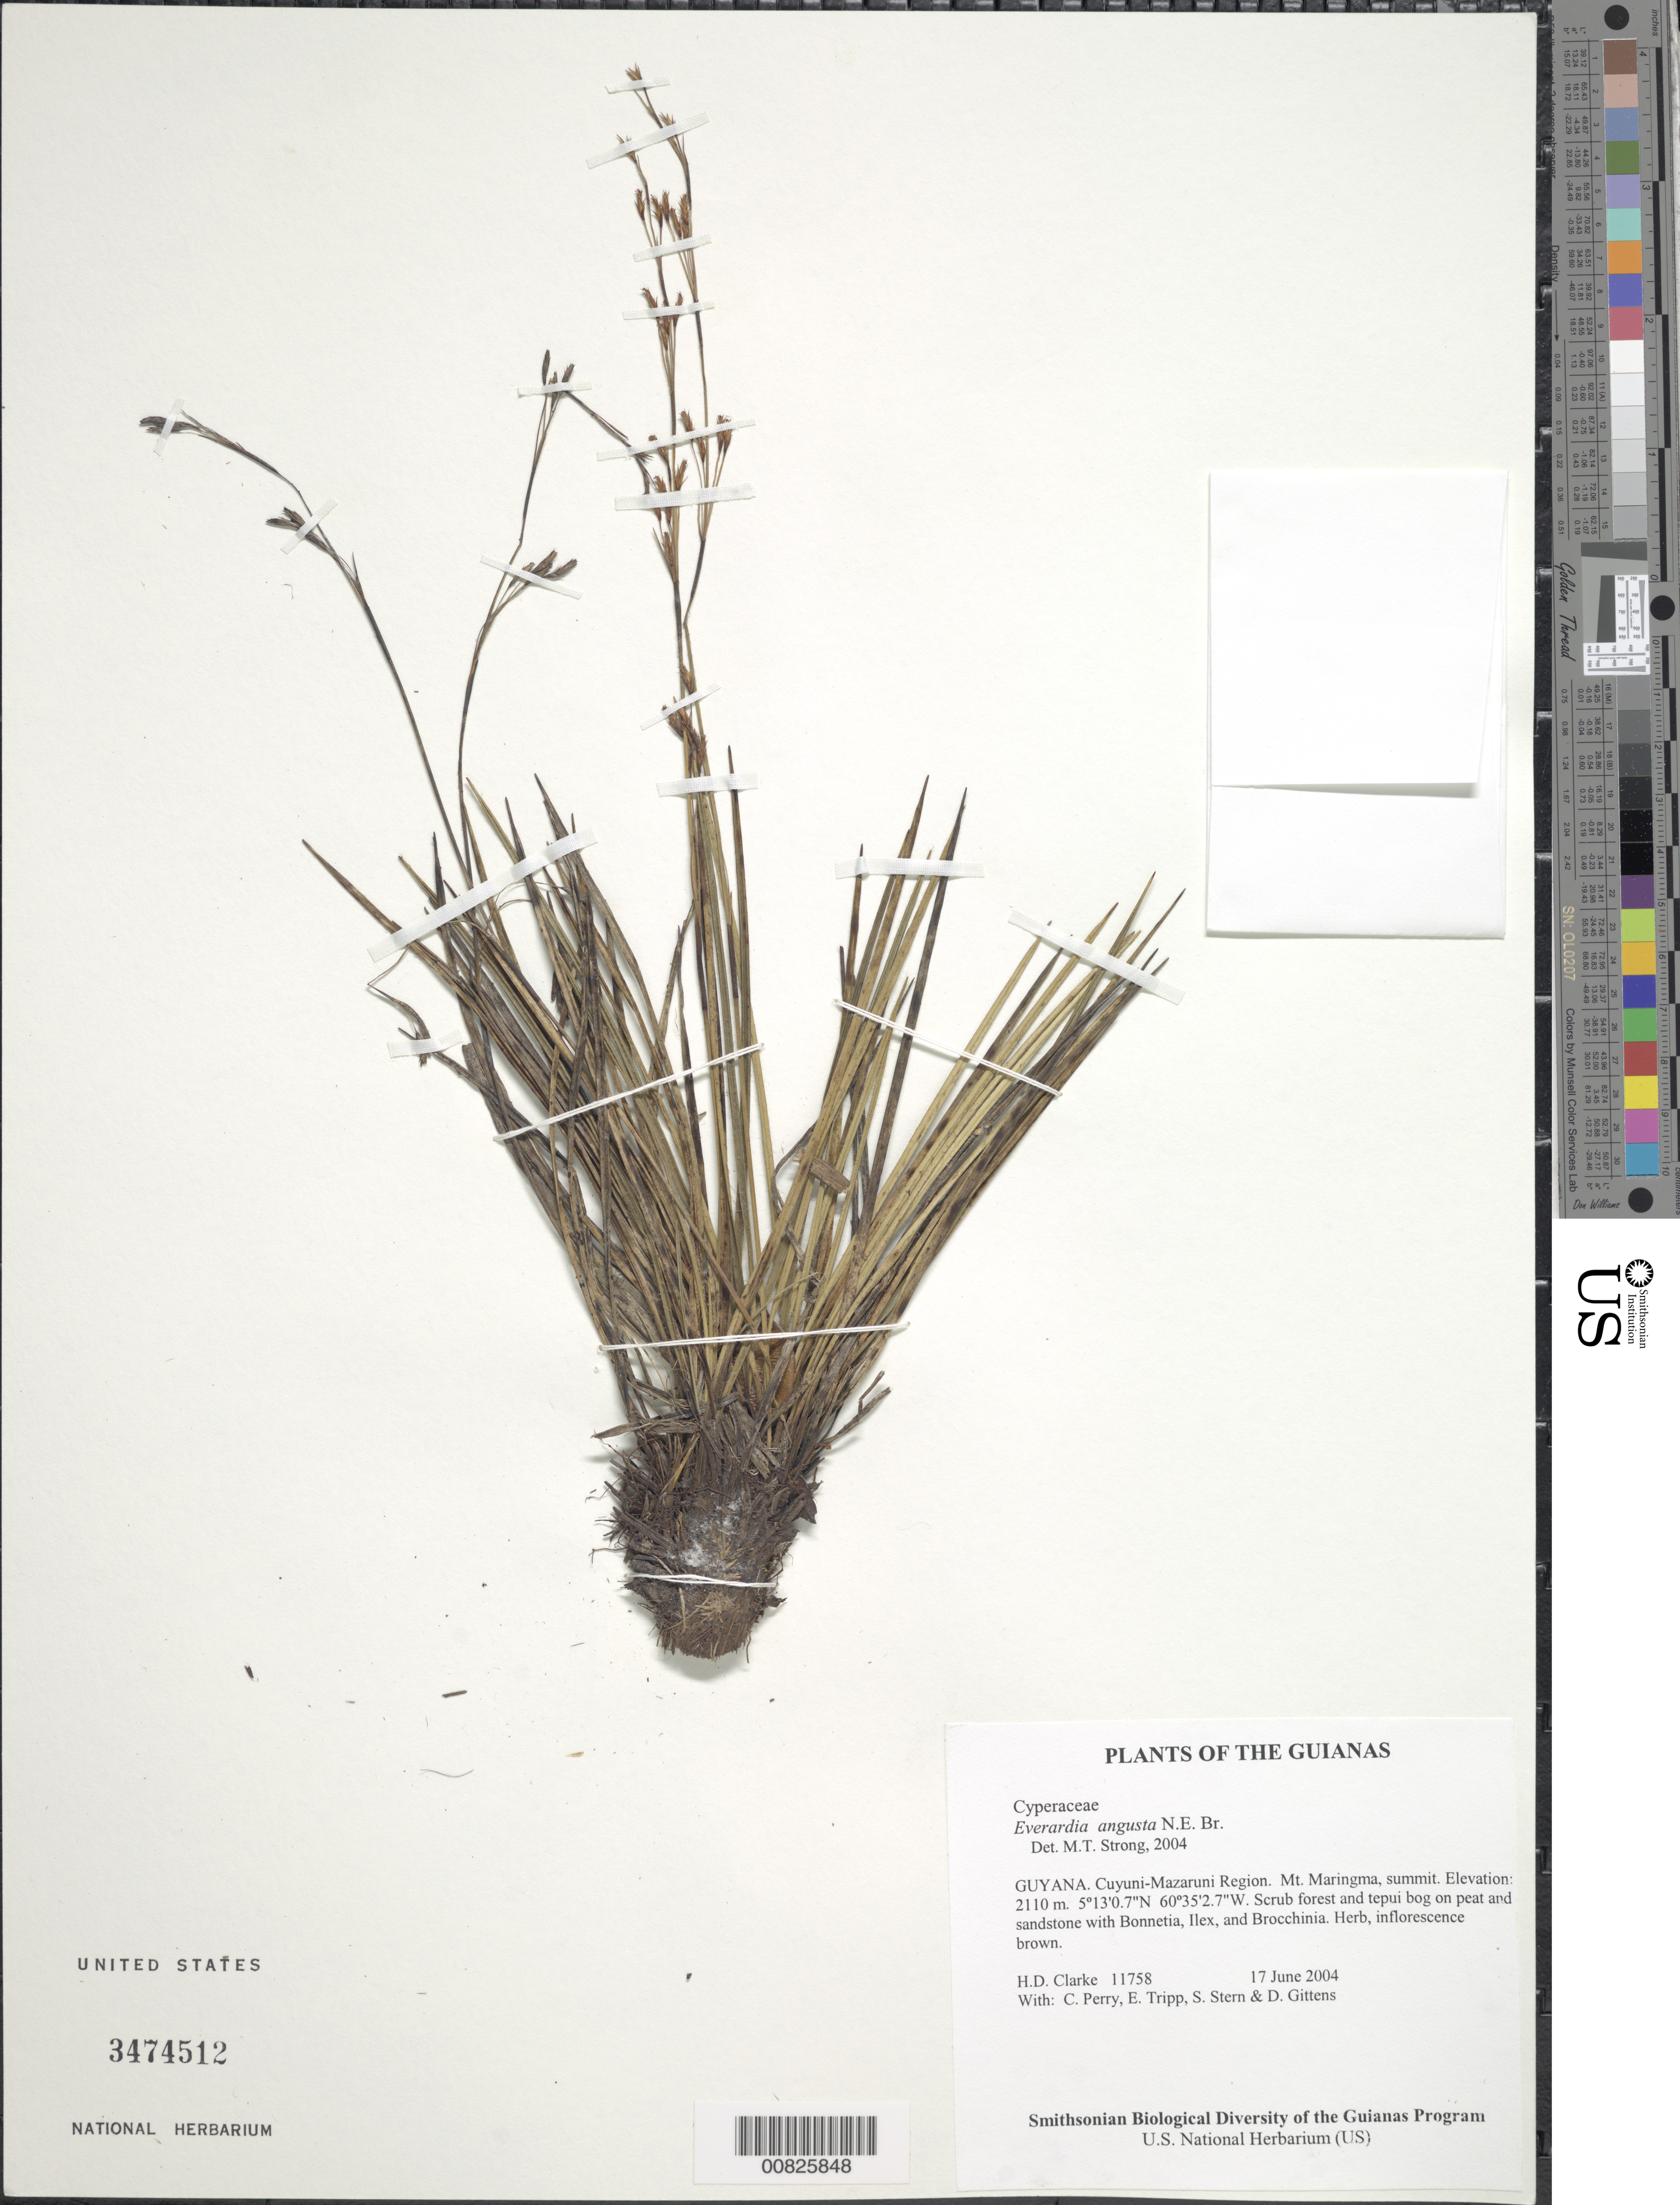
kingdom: Plantae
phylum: Tracheophyta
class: Liliopsida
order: Poales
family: Cyperaceae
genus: Cephalocarpus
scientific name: Cephalocarpus angustus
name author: (N.E. Br.) S.M. Costa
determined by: Strong, Mark T., (BOT), Smithsonian Institution - National Museum of Natural History (UNITED STATES)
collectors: H. D. Clarke, C. Perry, E. Tripp, S. R. Stern & D. Gittens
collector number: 11758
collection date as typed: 17 June 2004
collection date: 2004-06-17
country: Guyana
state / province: Cuyuni-Mazaruni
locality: Mt. Maringma, summit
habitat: Scrub forest and tepui bog on peat and sandstone with Bonnetia, Ilex, and Brocchinia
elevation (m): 2110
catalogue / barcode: US 3474512